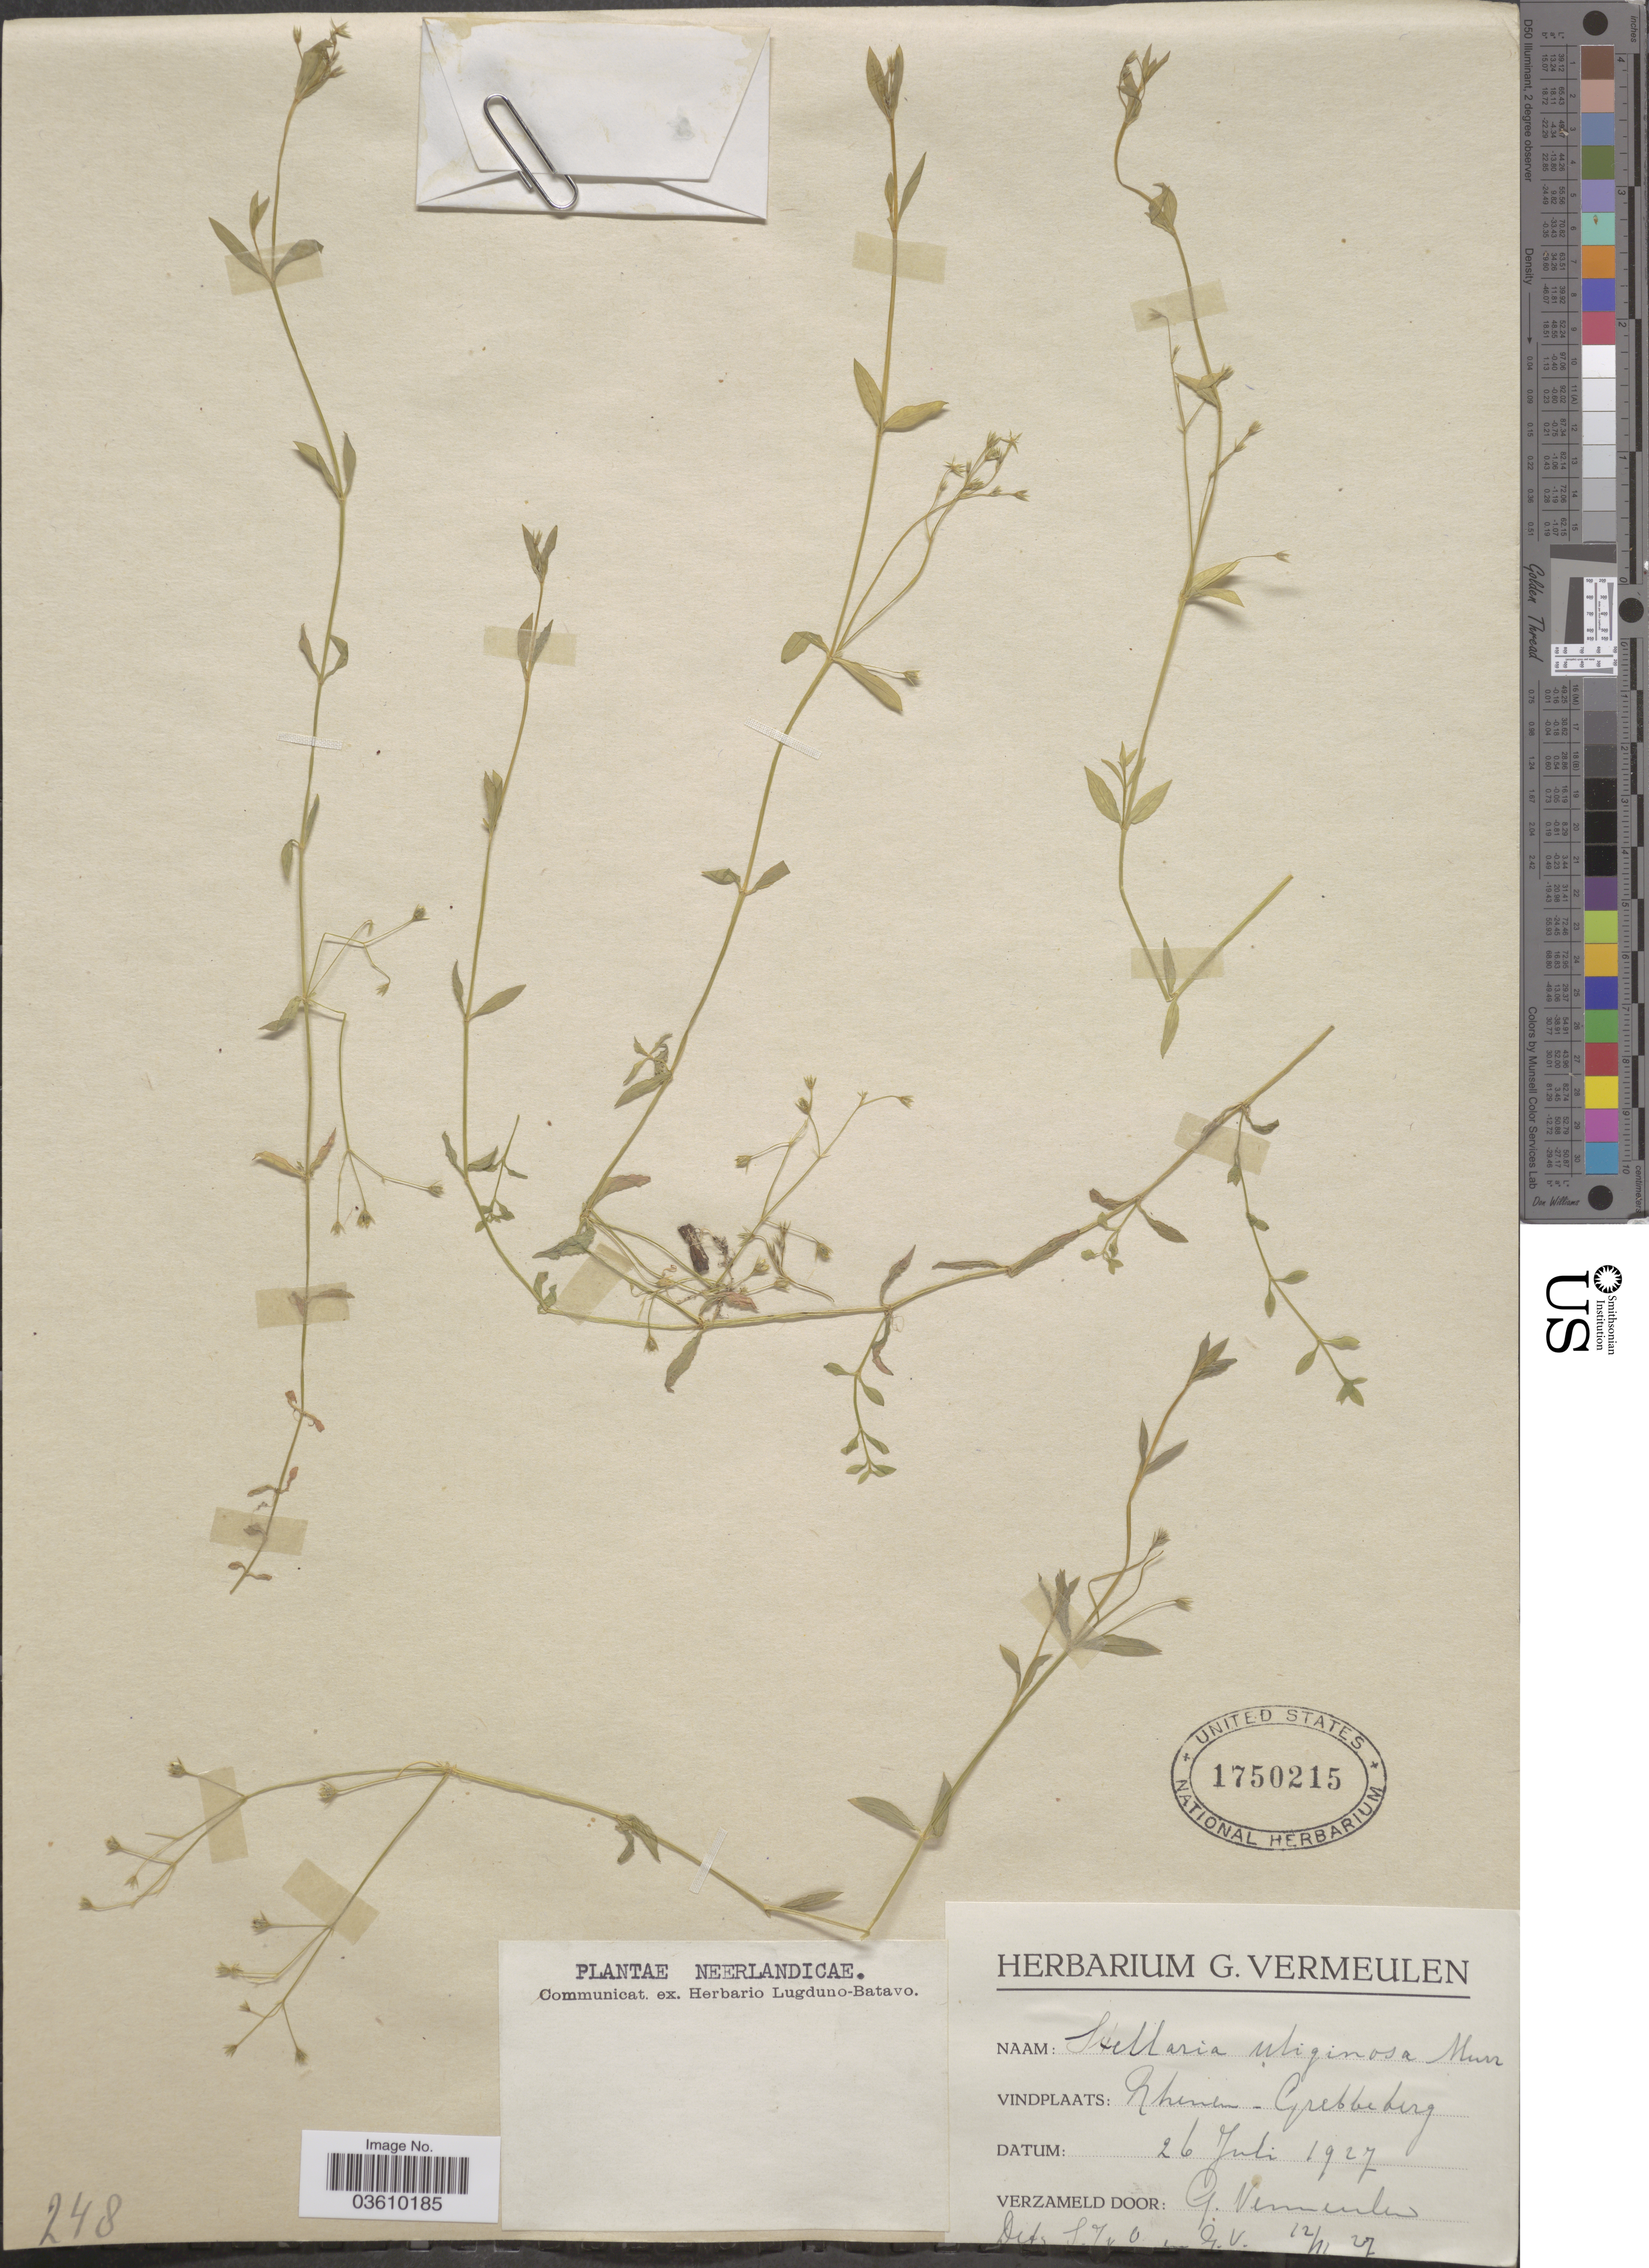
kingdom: Plantae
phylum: Tracheophyta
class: Magnoliopsida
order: Caryophyllales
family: Caryophyllaceae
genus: Stellaria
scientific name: Stellaria uliginosa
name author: Murray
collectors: G. Vermeulen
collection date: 1927-07-26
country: Netherlands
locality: Rhenen - Grebbeberg.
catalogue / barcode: US 1750215